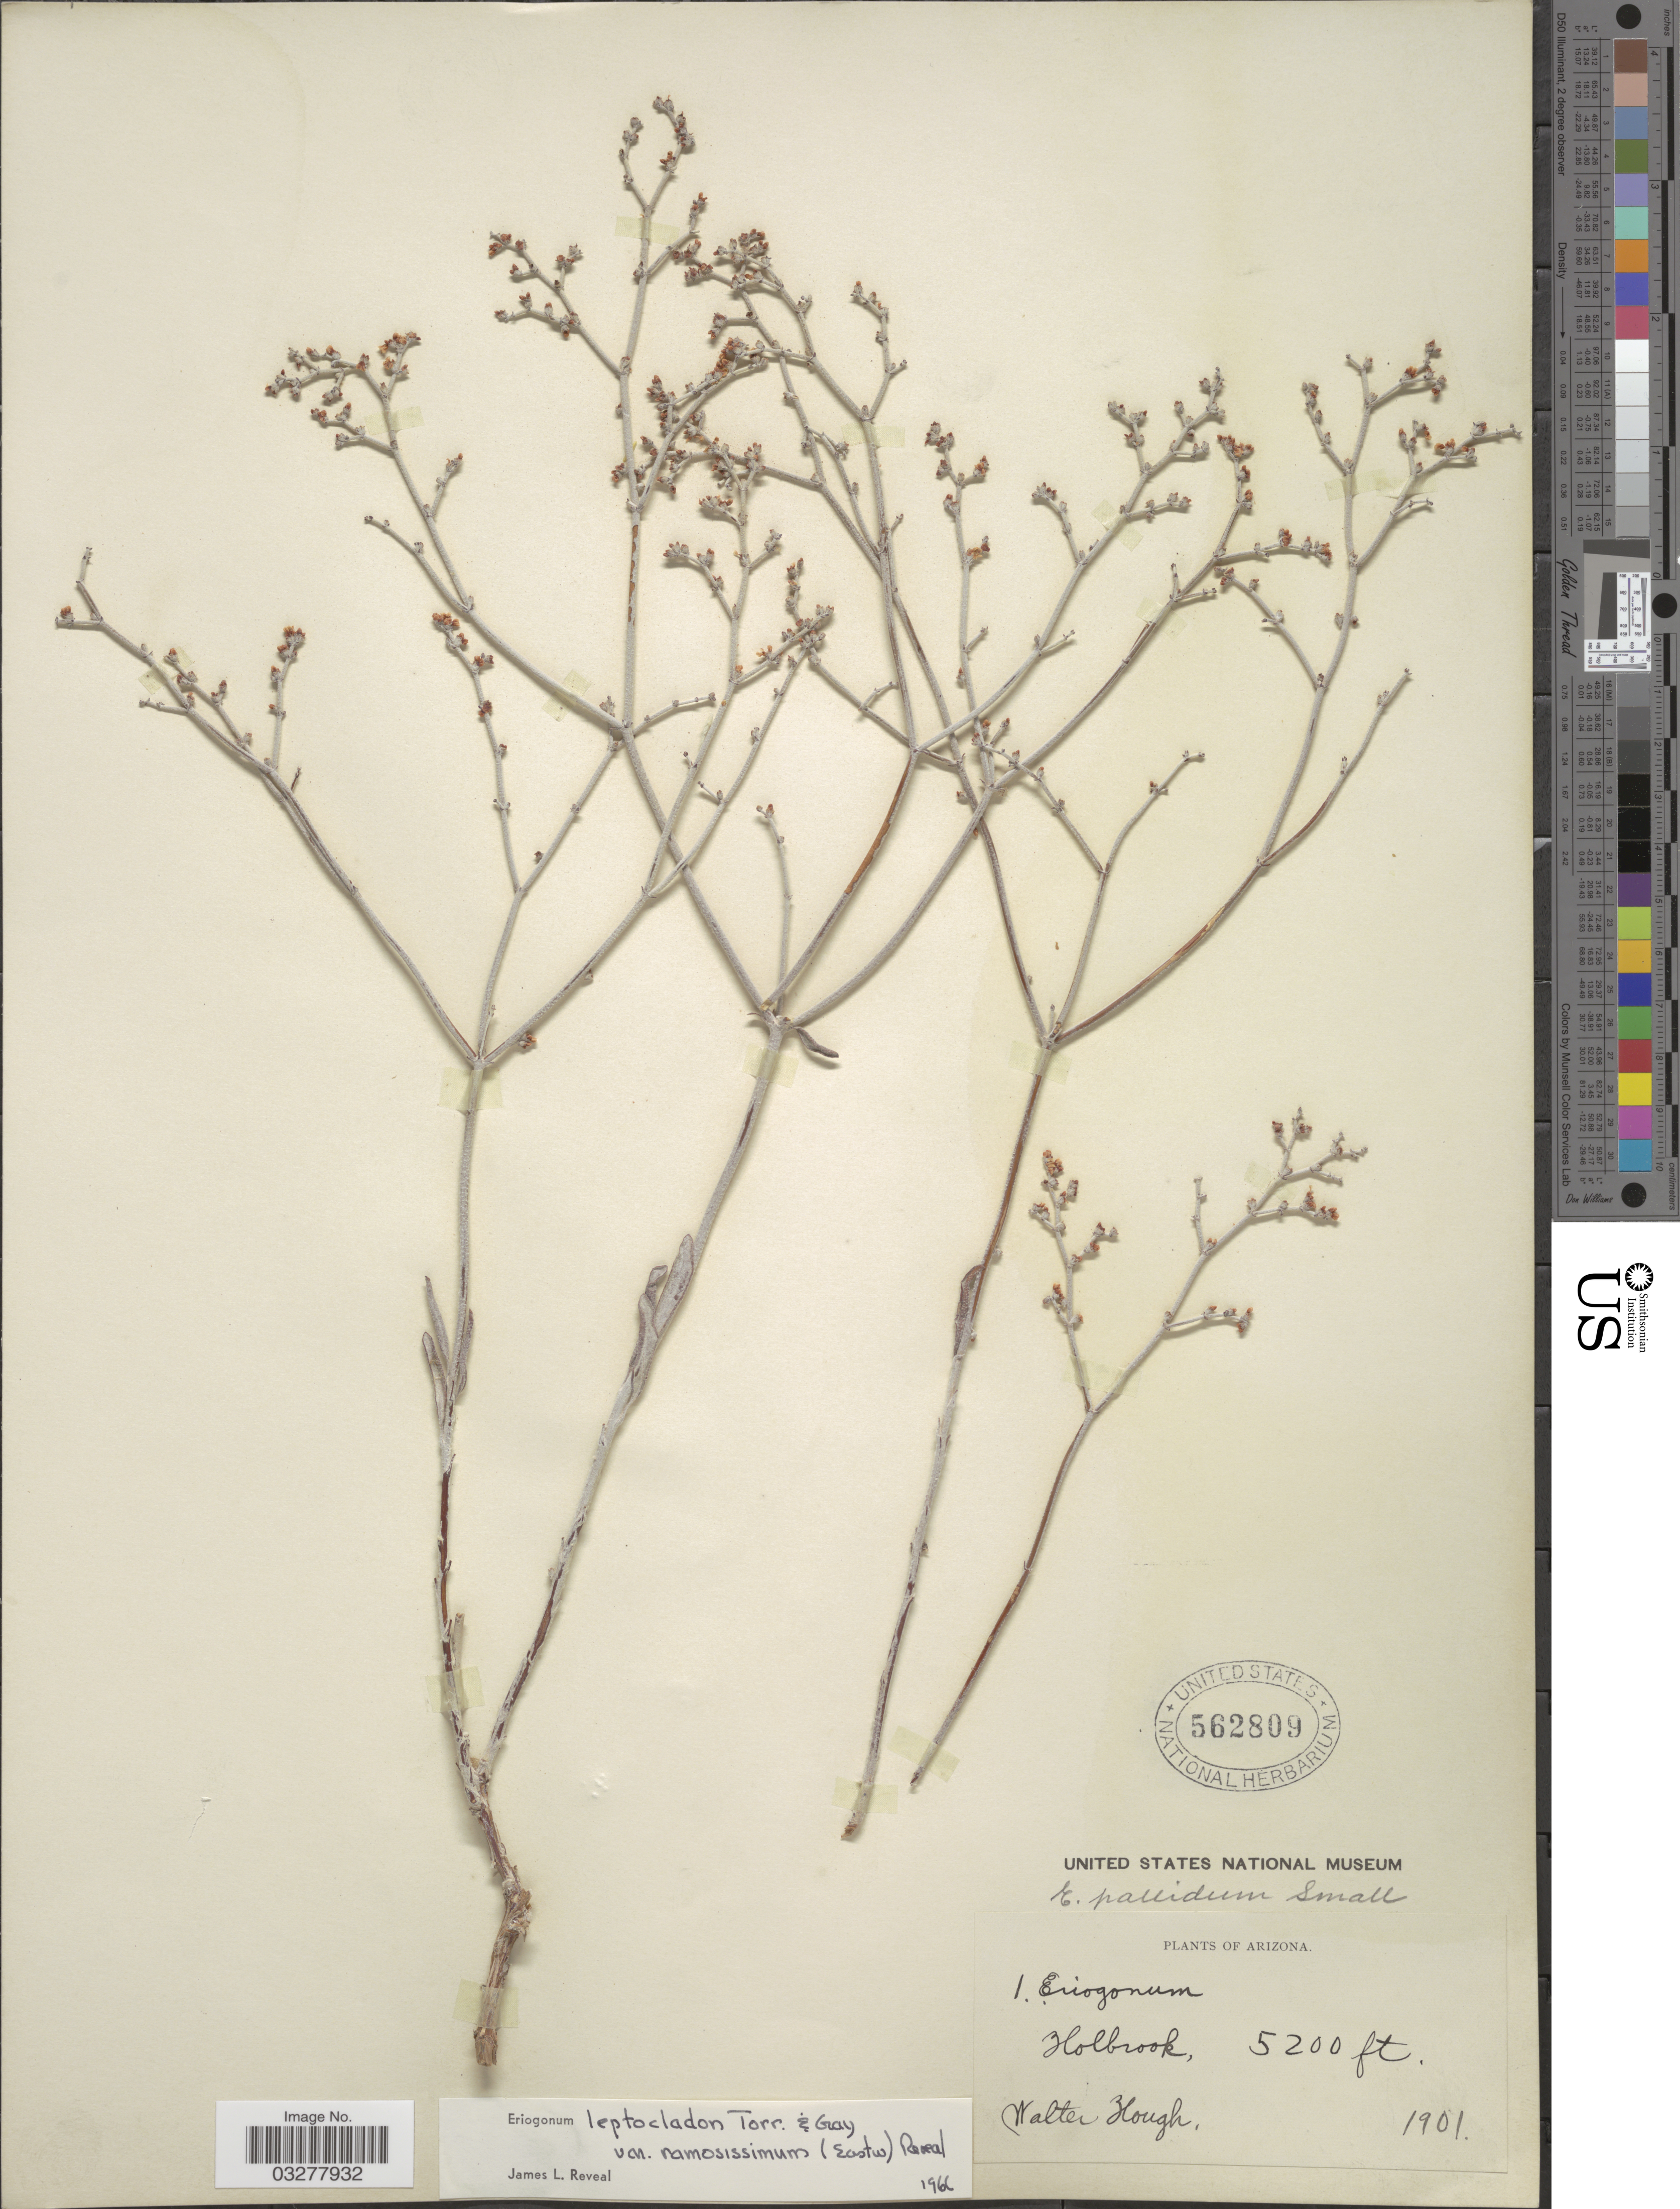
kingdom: Plantae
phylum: Tracheophyta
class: Magnoliopsida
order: Caryophyllales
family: Polygonaceae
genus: Eriogonum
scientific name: Eriogonum leptocladon var. ramosissimum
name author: (Eastw.) Reveal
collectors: W. Hough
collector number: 1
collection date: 1901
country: United States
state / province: Arizona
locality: Holbrook.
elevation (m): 1585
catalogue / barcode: US 562809